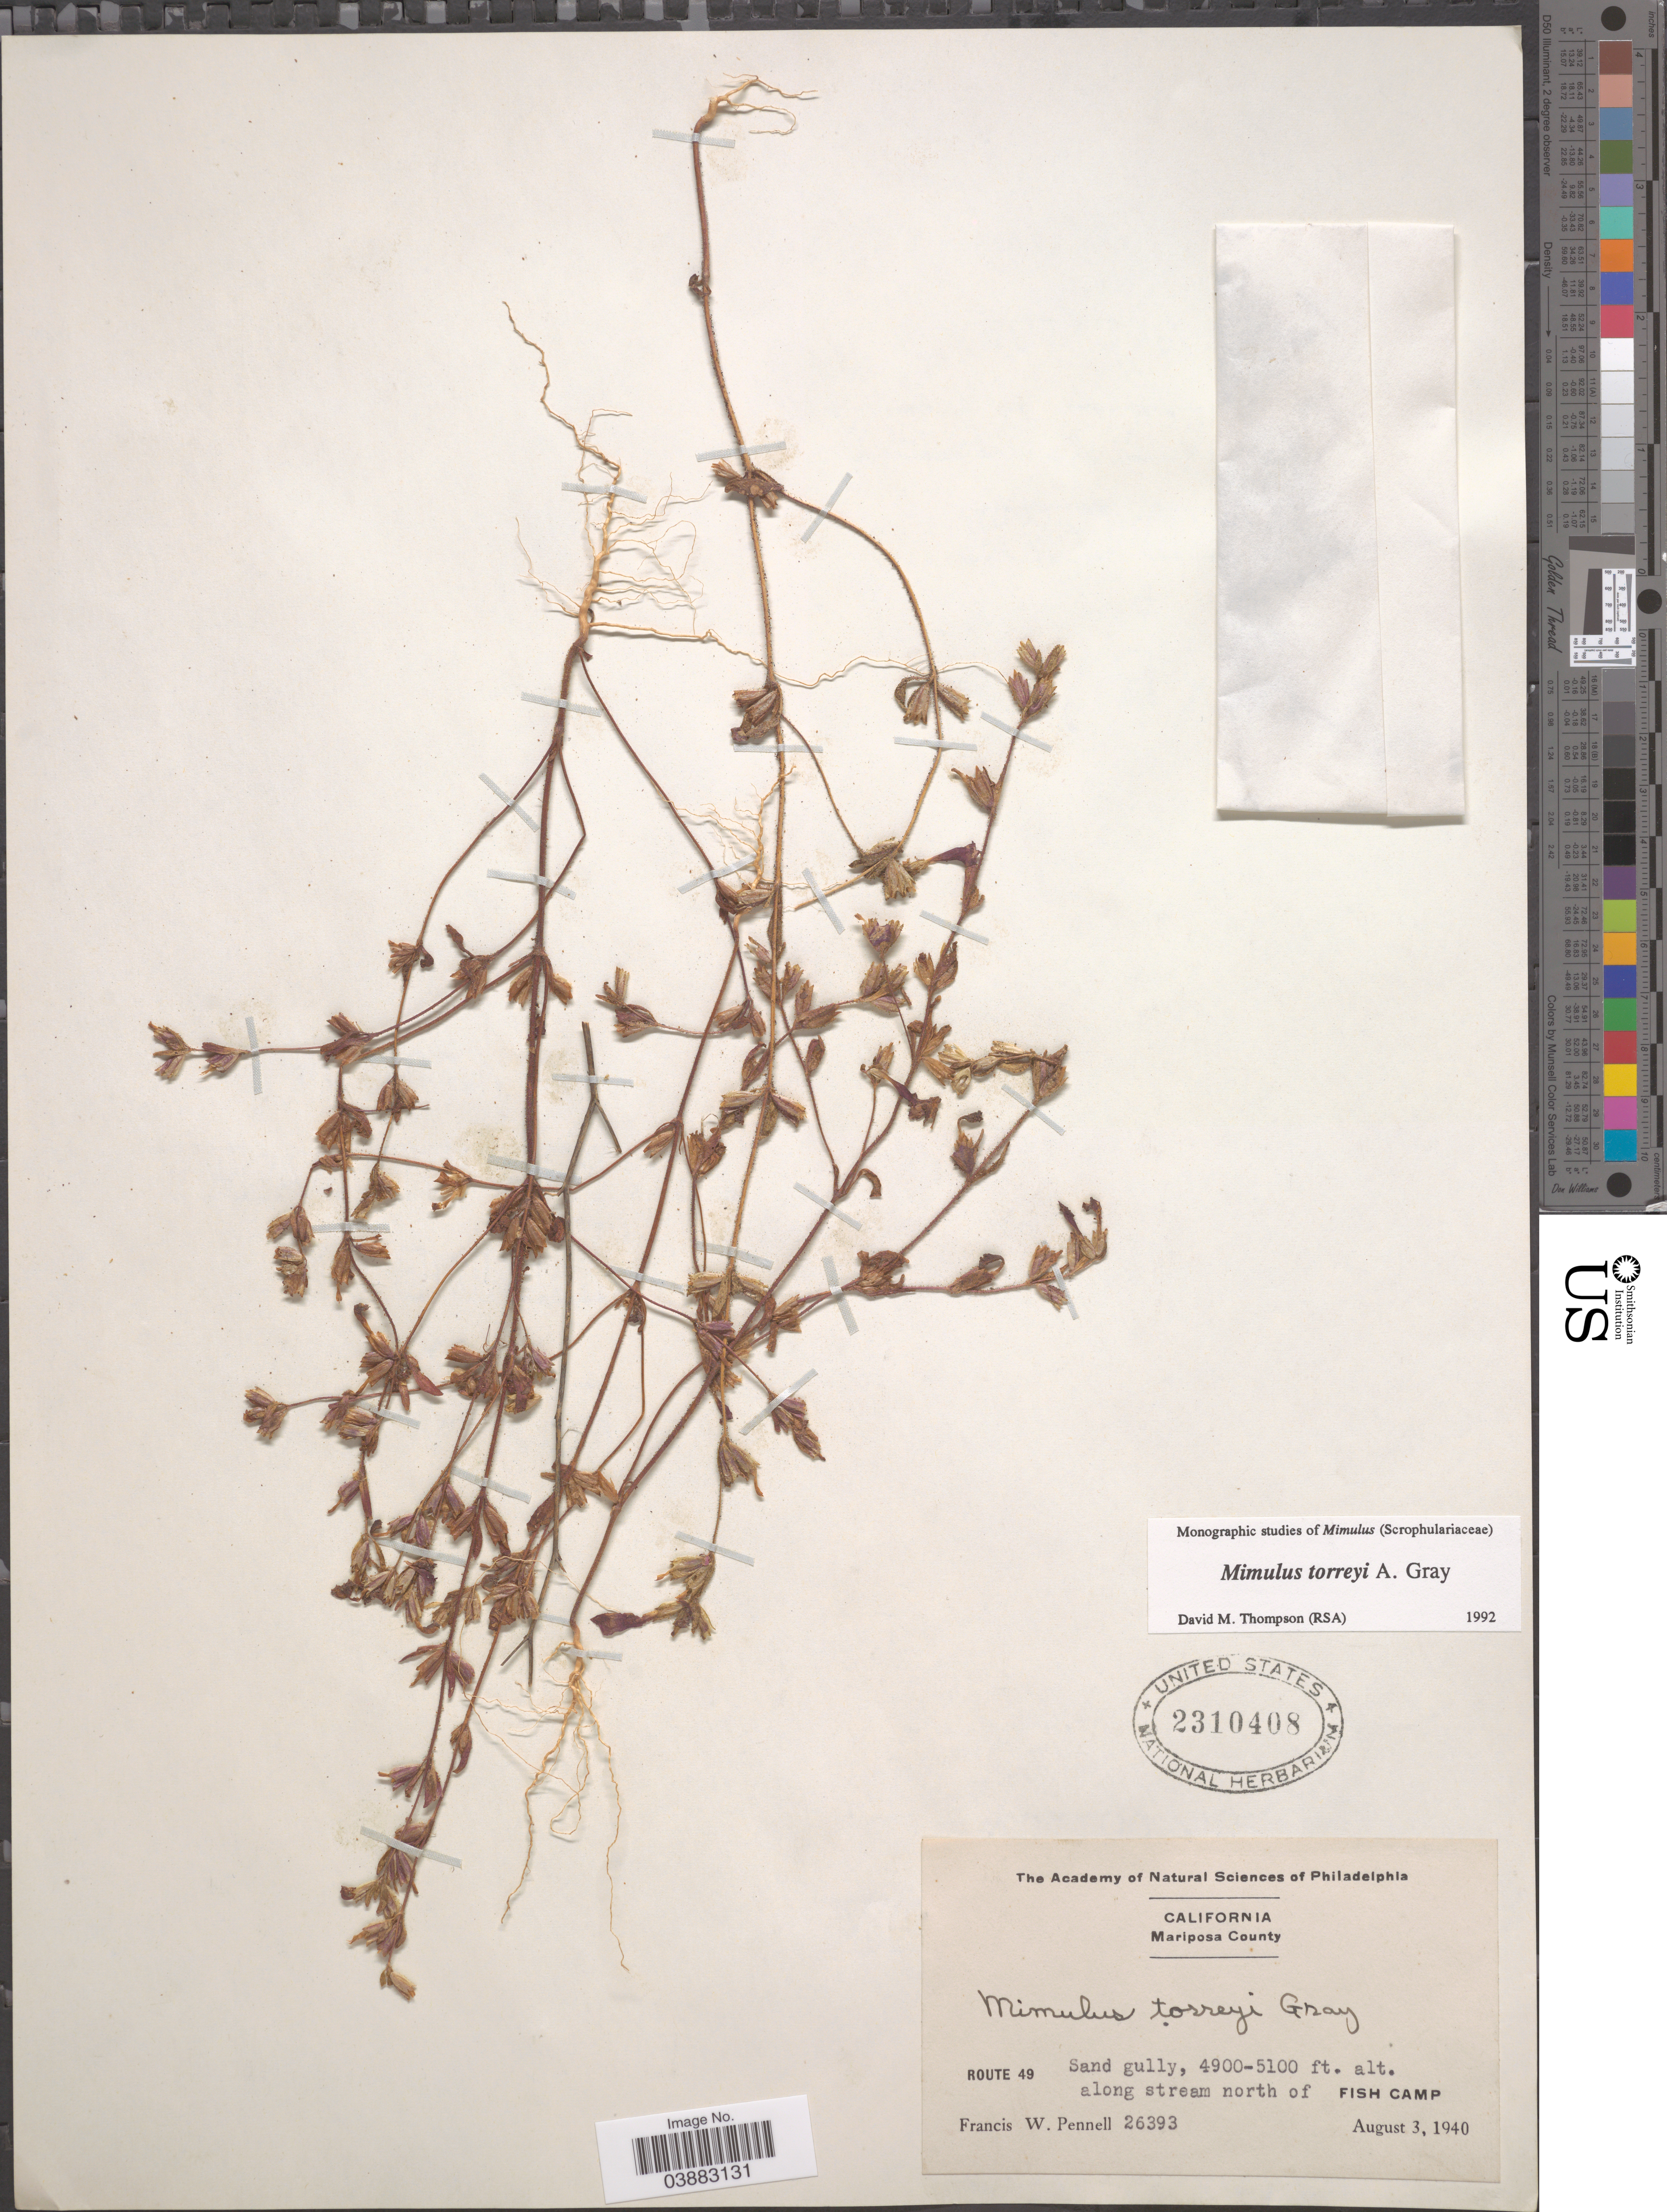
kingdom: Plantae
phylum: Tracheophyta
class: Magnoliopsida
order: Lamiales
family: Phrymaceae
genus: Mimulus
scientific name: Mimulus torreyi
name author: A. Gray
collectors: F. W. Pennell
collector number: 26393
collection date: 1940-08-03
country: United States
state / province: California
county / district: Mariposa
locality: Mariposa County. Route 49. Sand gully, along stream north of Fish Camp.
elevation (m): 1494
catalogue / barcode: US 2310408